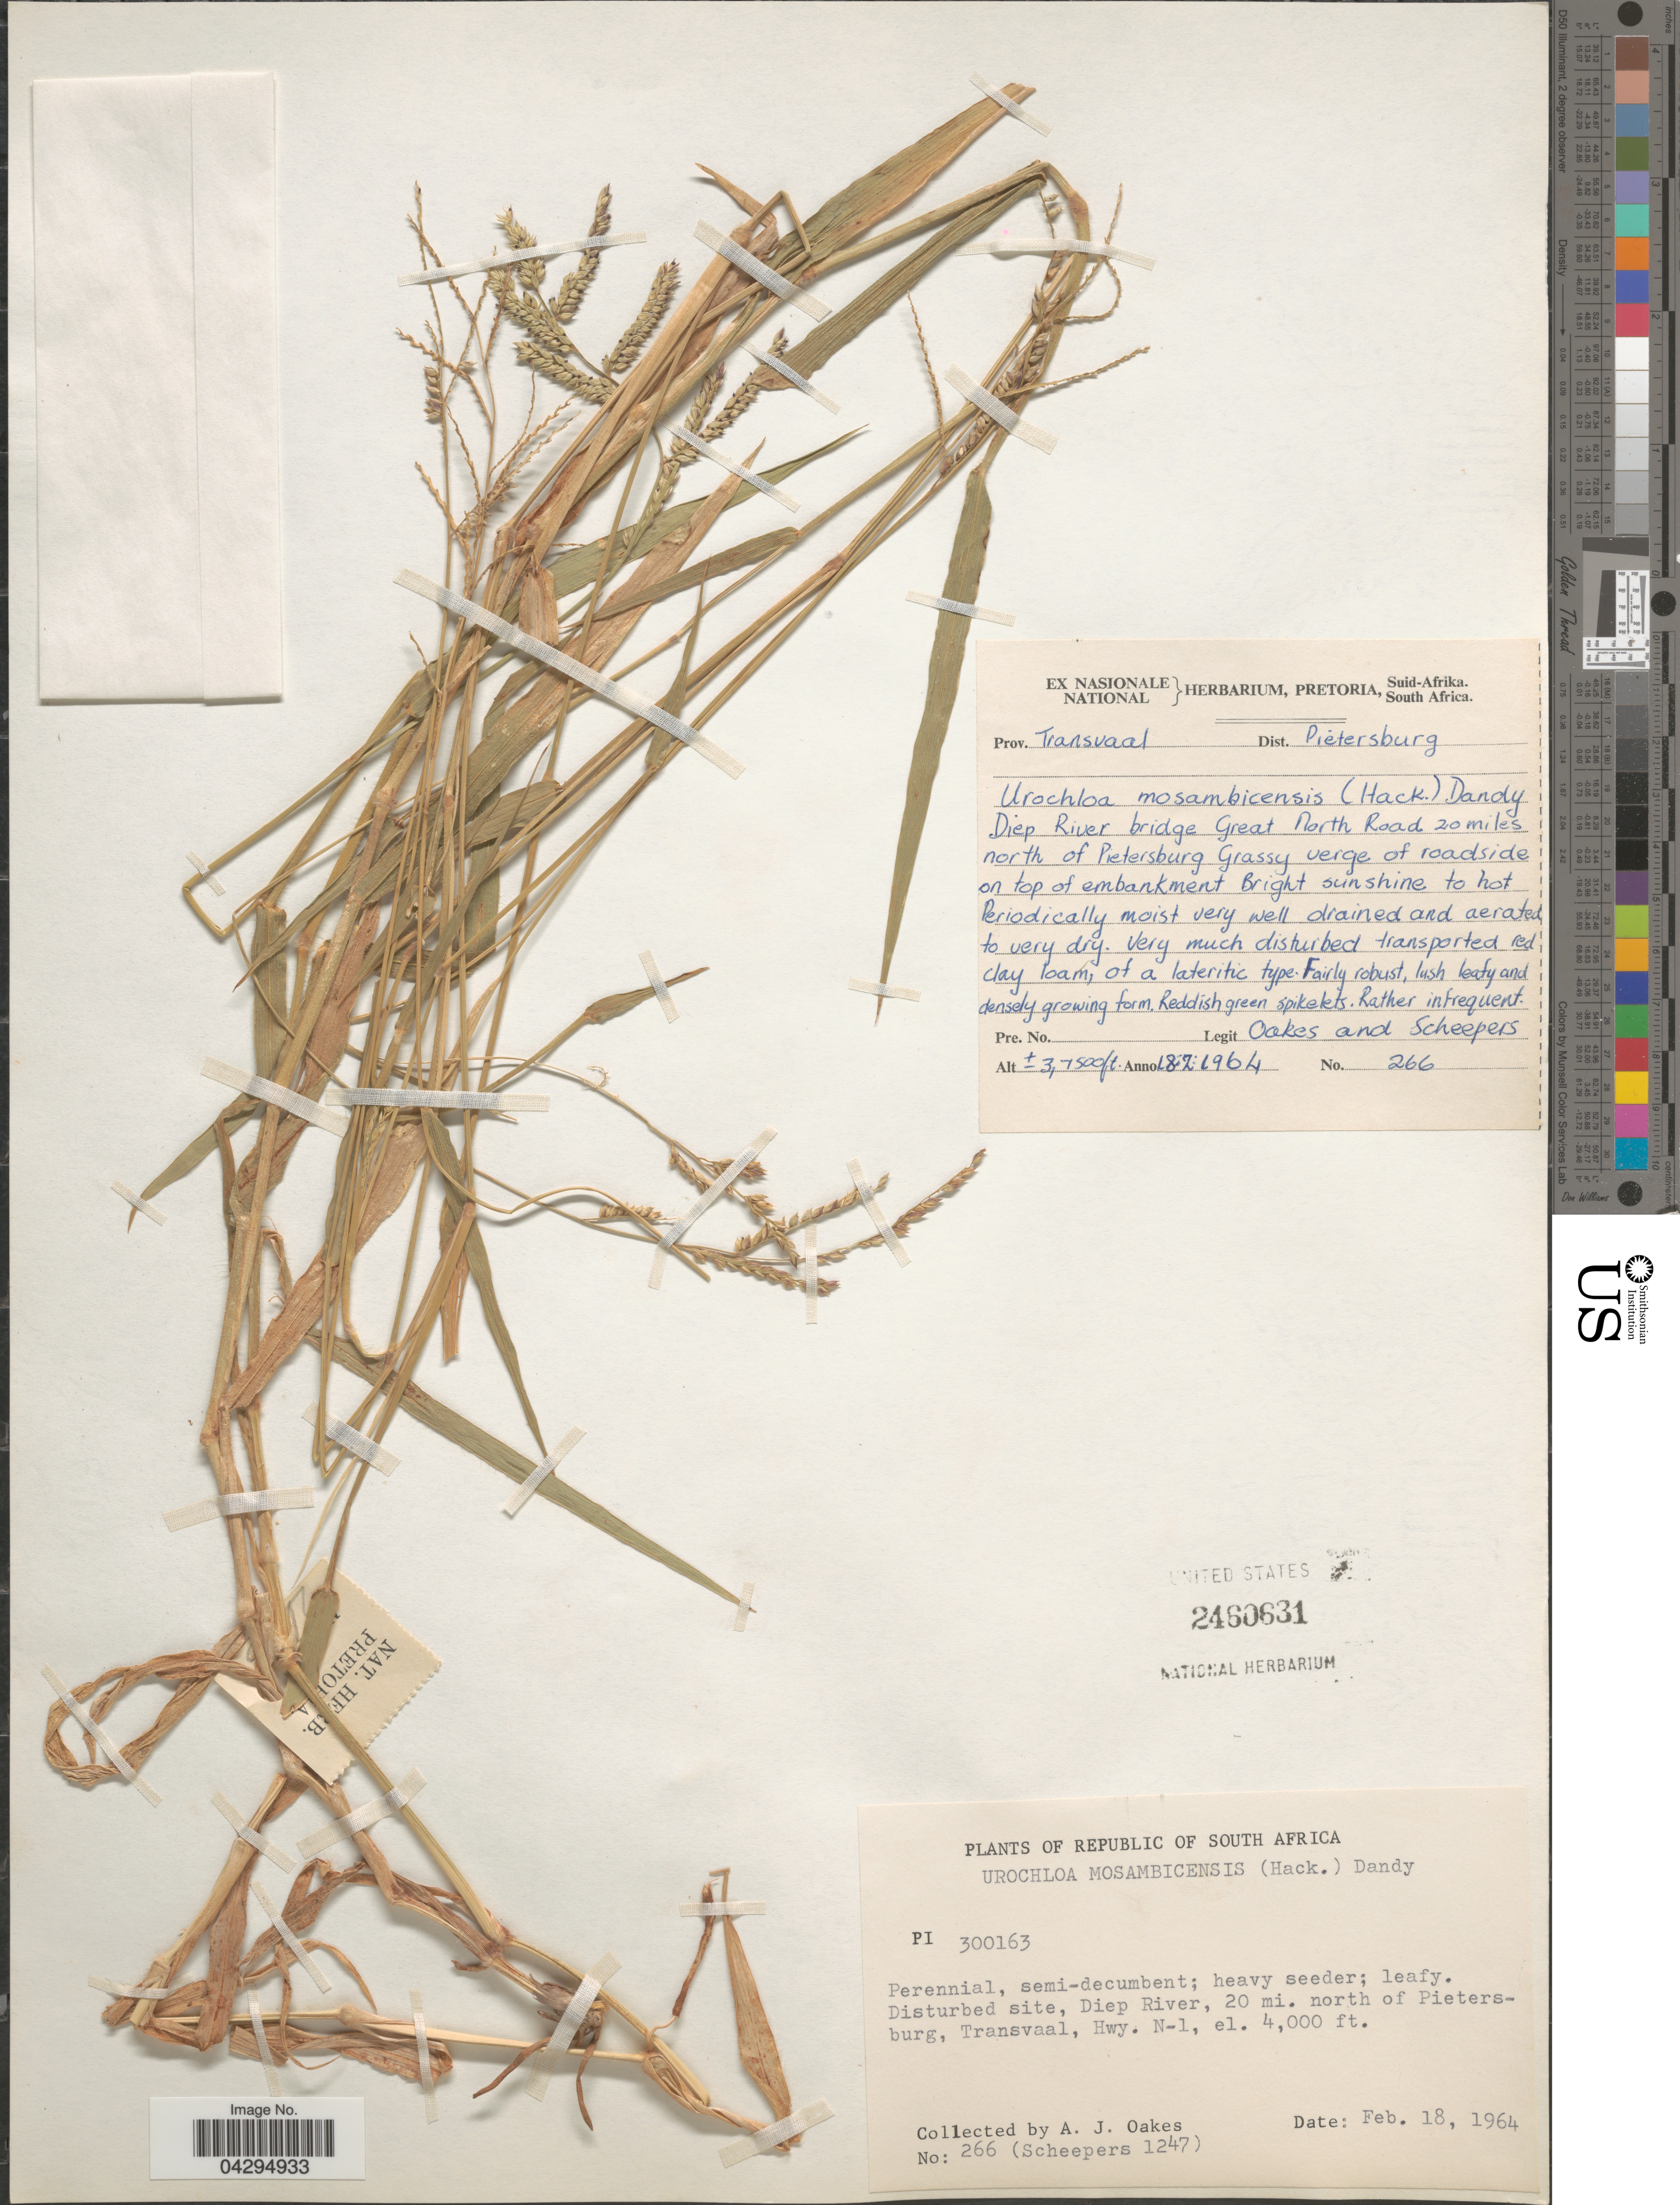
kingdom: Plantae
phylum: Tracheophyta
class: Liliopsida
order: Poales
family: Poaceae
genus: Urochloa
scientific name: Urochloa mosambicensis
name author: (Hack.) Dandy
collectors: A. Oakes & Scheepers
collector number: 266/1247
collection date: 1964-02-18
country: South Africa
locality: Prov. Transvaal. Dist. Pietersburg. The Republic of South Africa. Diep River bridge Great North Road 20 miles north of Pietersburg, Transvaal, Hwy. N-1.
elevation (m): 1143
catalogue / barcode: US 2460631